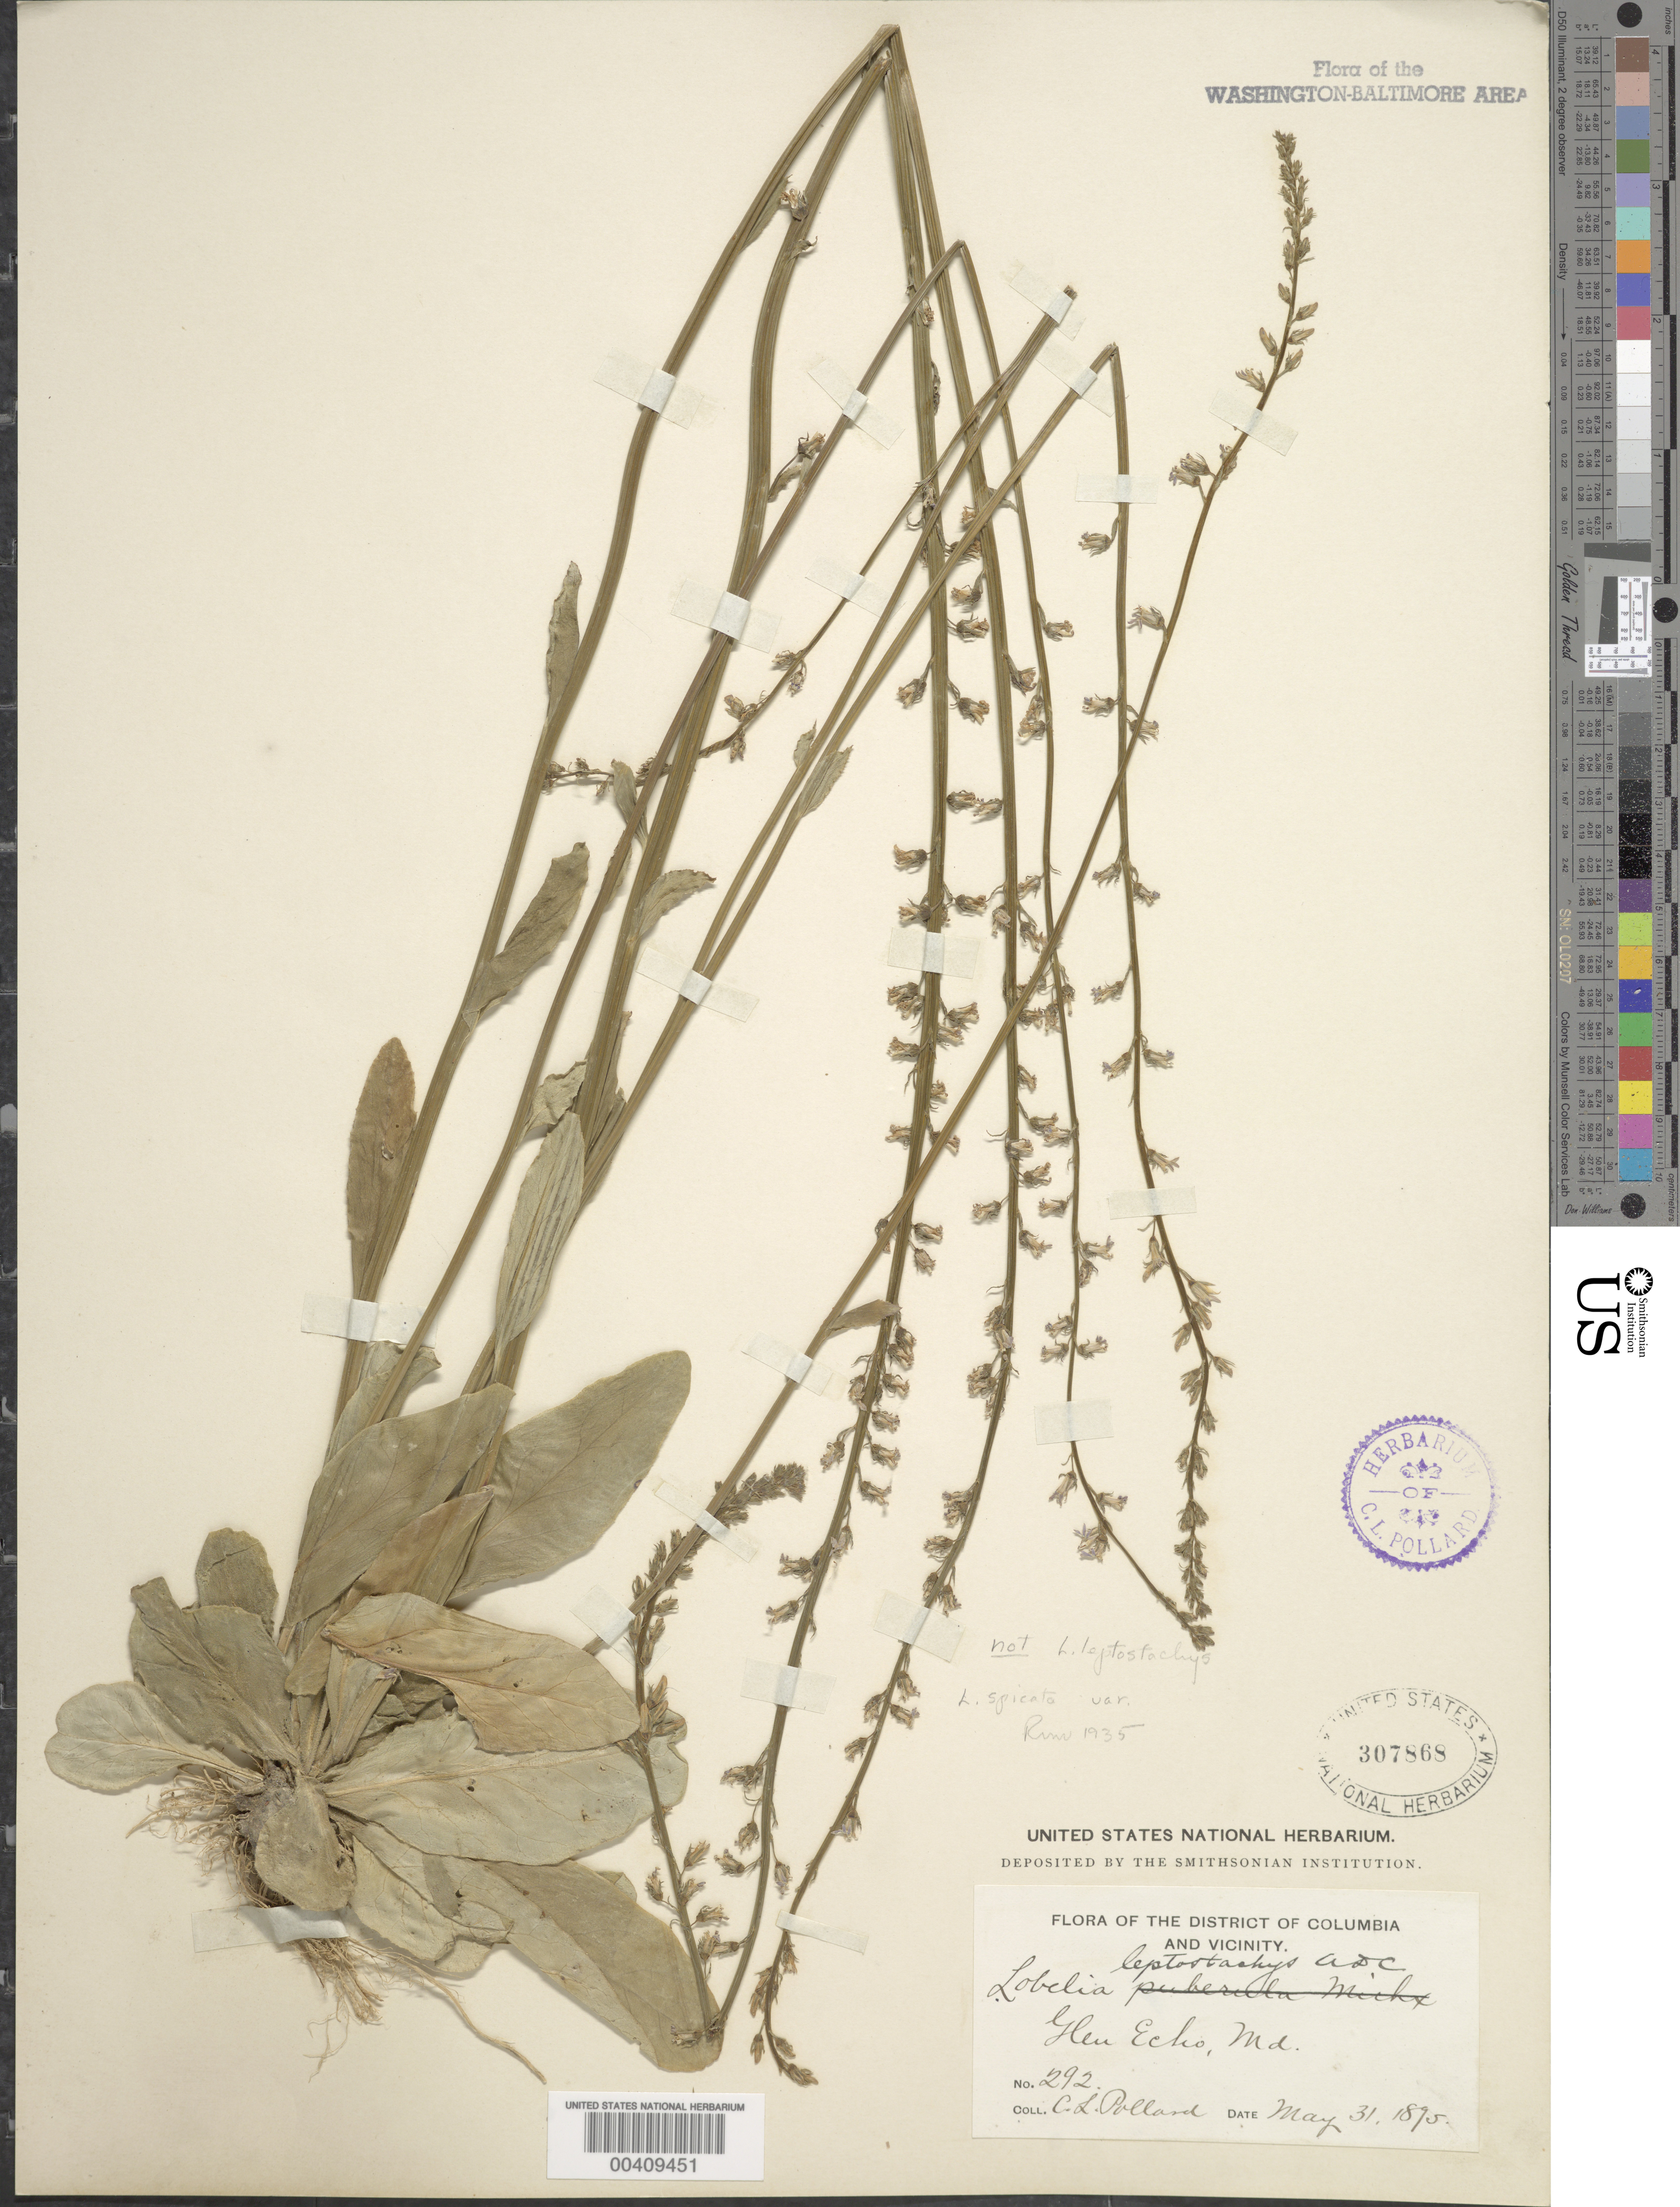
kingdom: Plantae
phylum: Tracheophyta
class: Magnoliopsida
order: Asterales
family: Campanulaceae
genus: Lobelia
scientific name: Lobelia spicata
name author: Lam.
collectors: C. L. Pollard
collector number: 292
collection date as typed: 31 May 1895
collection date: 1895-05-31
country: United States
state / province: Maryland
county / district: Montgomery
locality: Glen Echo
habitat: Waste places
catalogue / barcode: US 307868